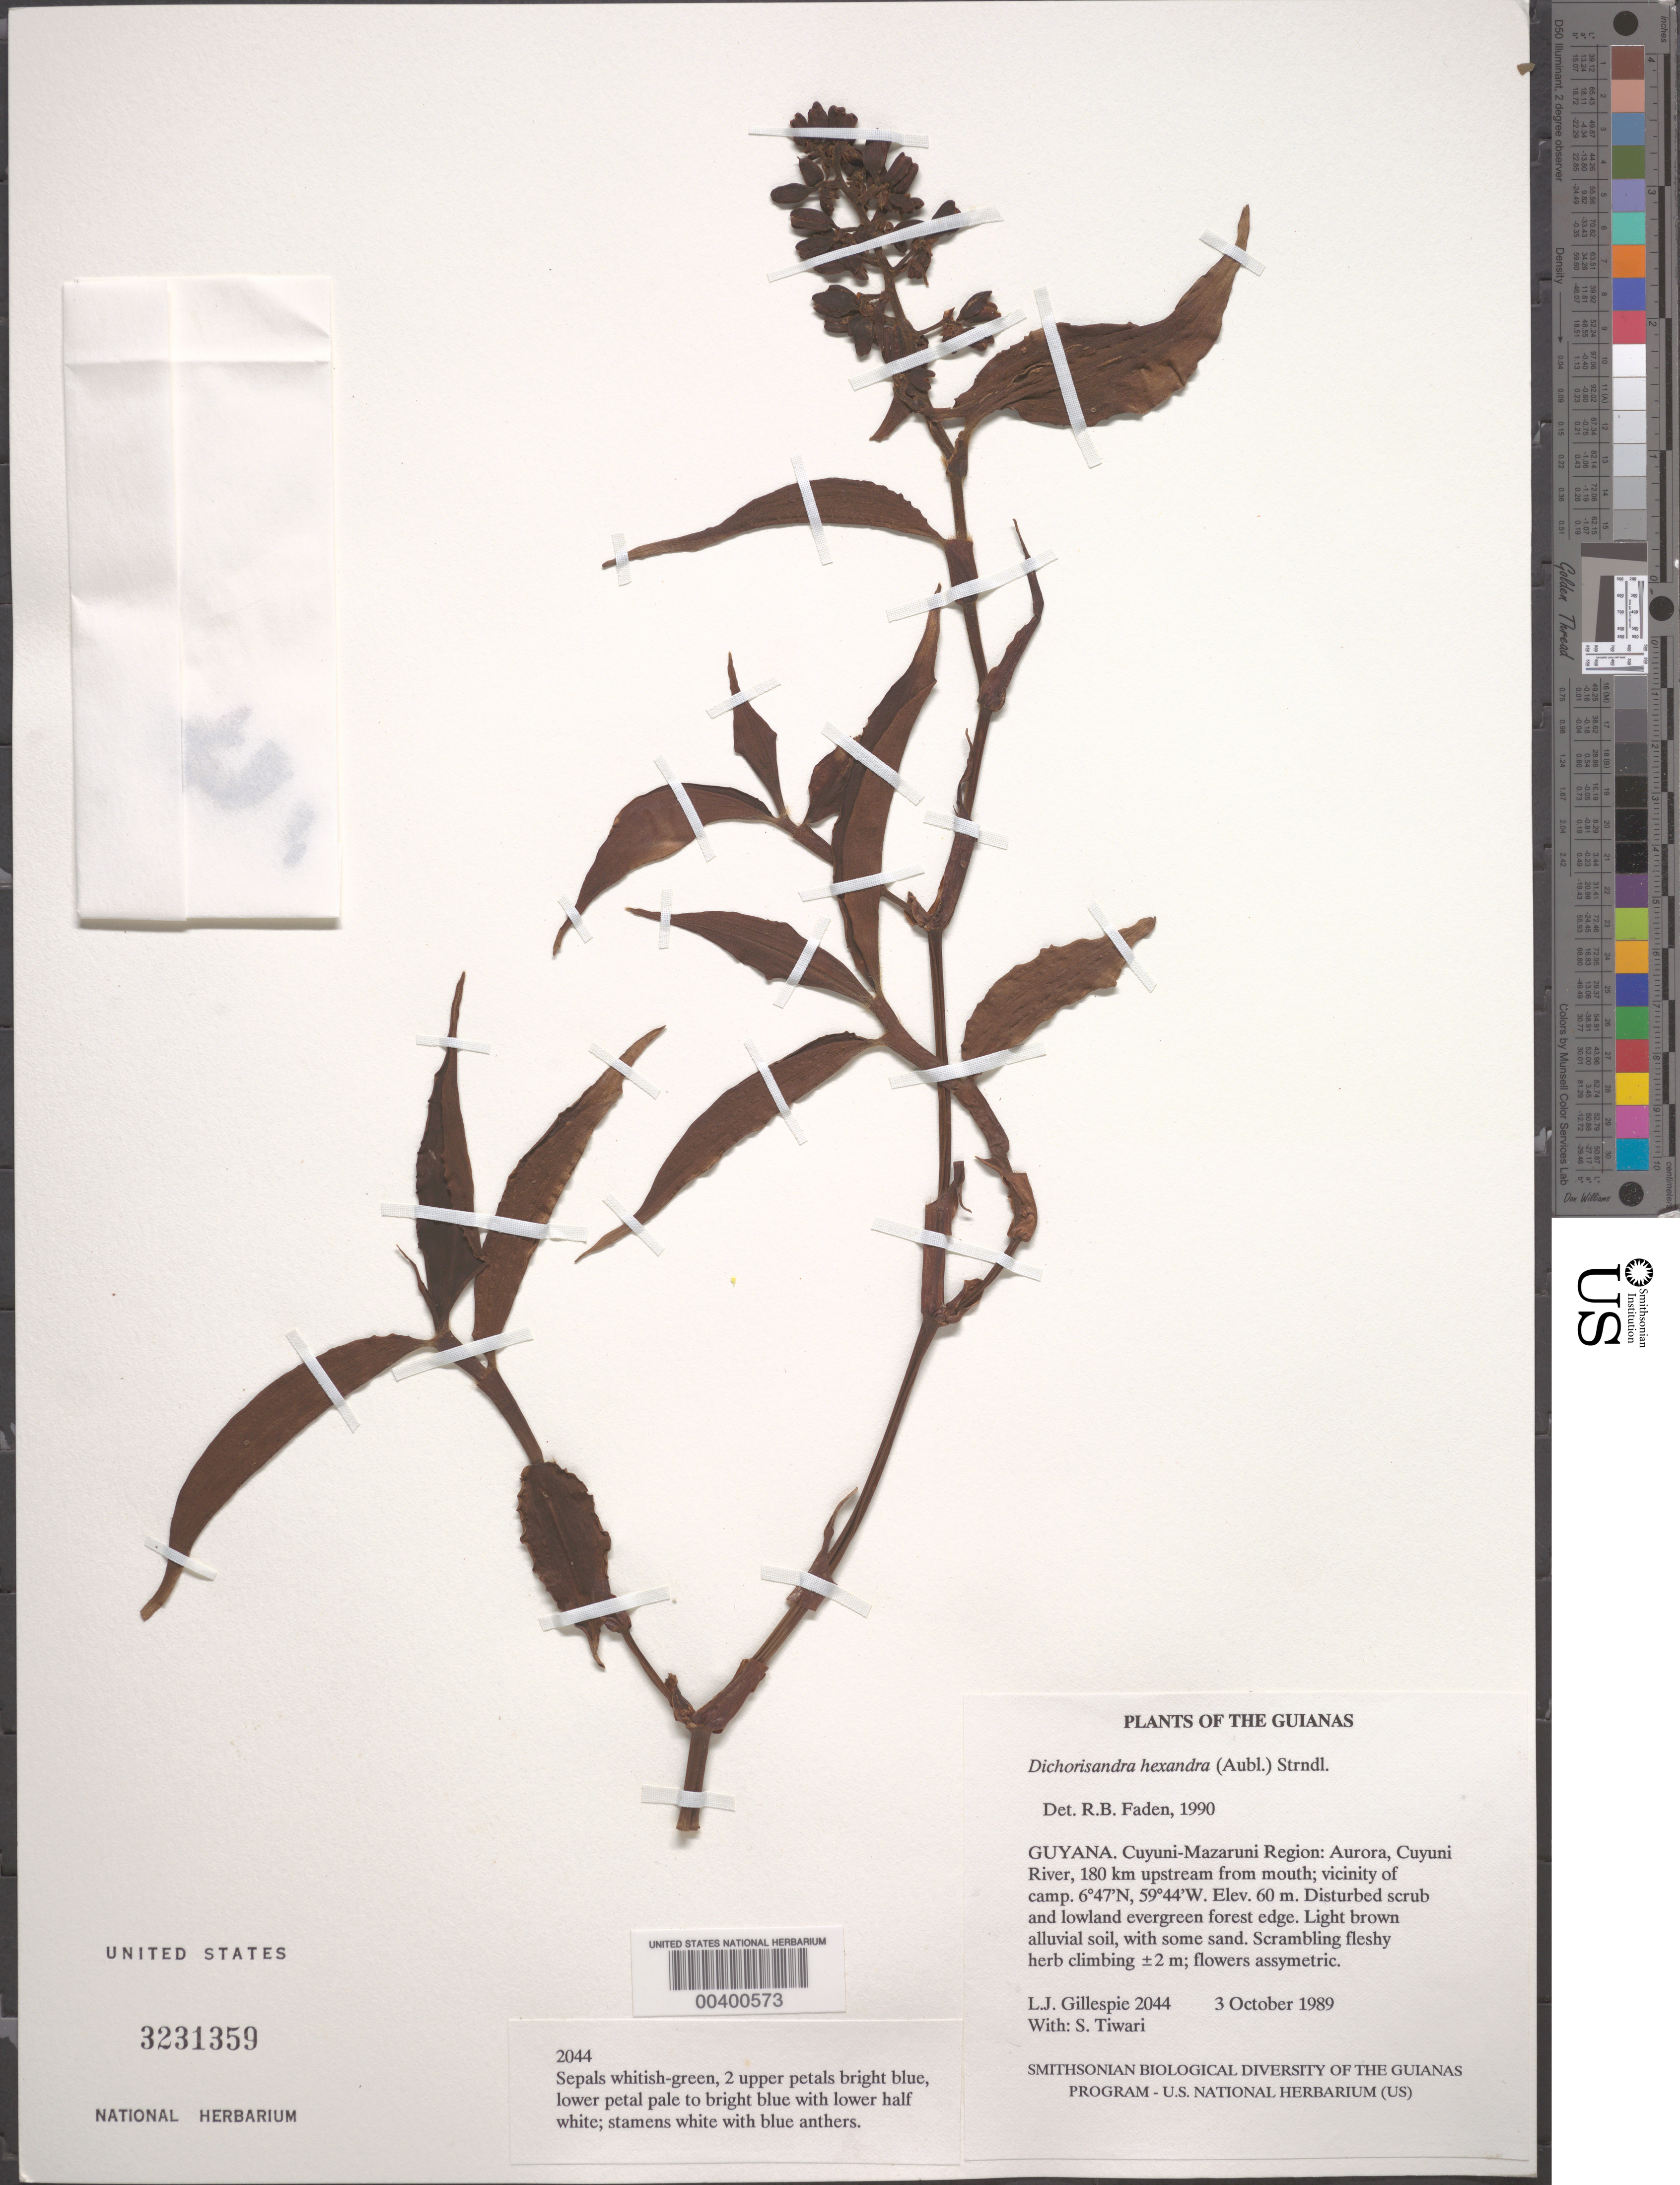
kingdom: Plantae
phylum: Tracheophyta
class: Liliopsida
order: Commelinales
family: Commelinaceae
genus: Dichorisandra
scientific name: Dichorisandra hexandra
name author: (Aubl.) Standl.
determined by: Faden, Robert B., (US), Smithsonian Institution - National Museum of Natural History (UNITED STATES)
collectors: L. J. Gillespie & S. Tiwari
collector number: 2044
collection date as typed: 03 Oct 1989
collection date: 1989-10-03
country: Guyana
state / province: Cuyuni-mazaruni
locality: Aurora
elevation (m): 60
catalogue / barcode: US 3231359